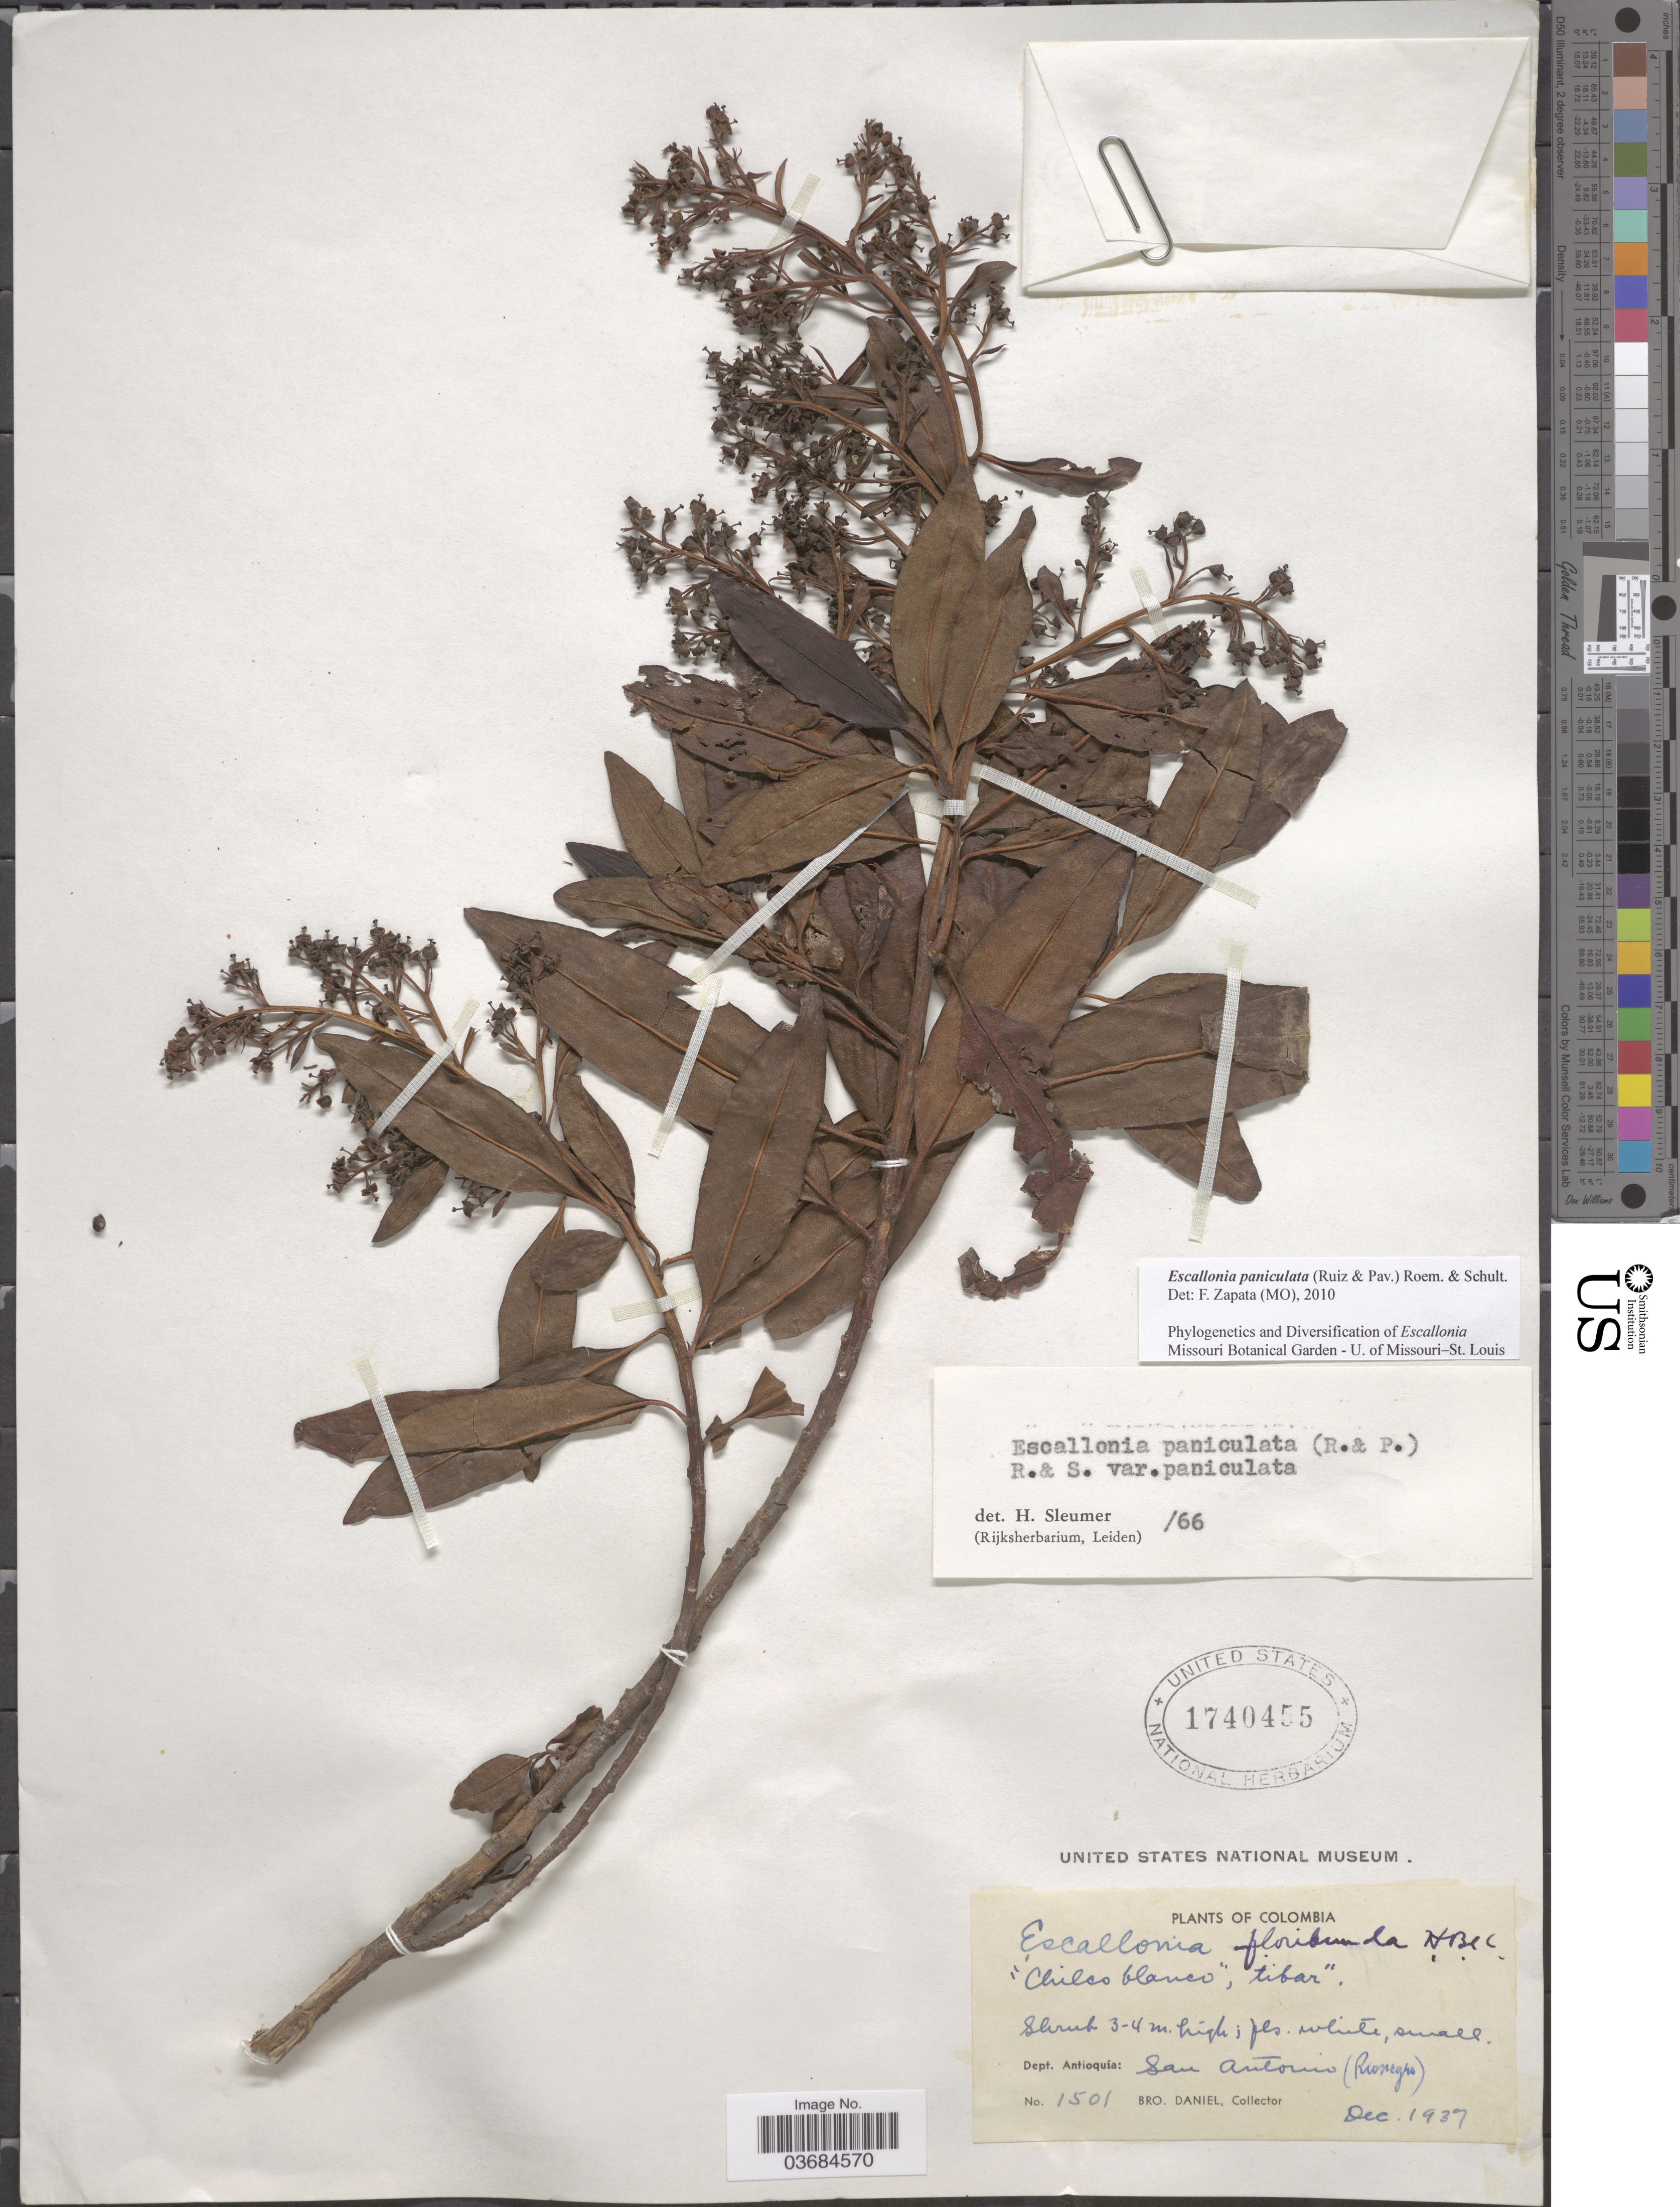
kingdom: Plantae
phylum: Tracheophyta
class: Magnoliopsida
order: Escalloniales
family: Escalloniaceae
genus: Escallonia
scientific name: Escallonia paniculata var. paniculata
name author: (Ruiz & Pav.) Roem. & Schult.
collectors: Bro. Daniel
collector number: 1501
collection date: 1937-12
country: Colombia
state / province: Antioquia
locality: Dept. Antioquía: San Antonio (Rionegro).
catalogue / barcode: US 1740455